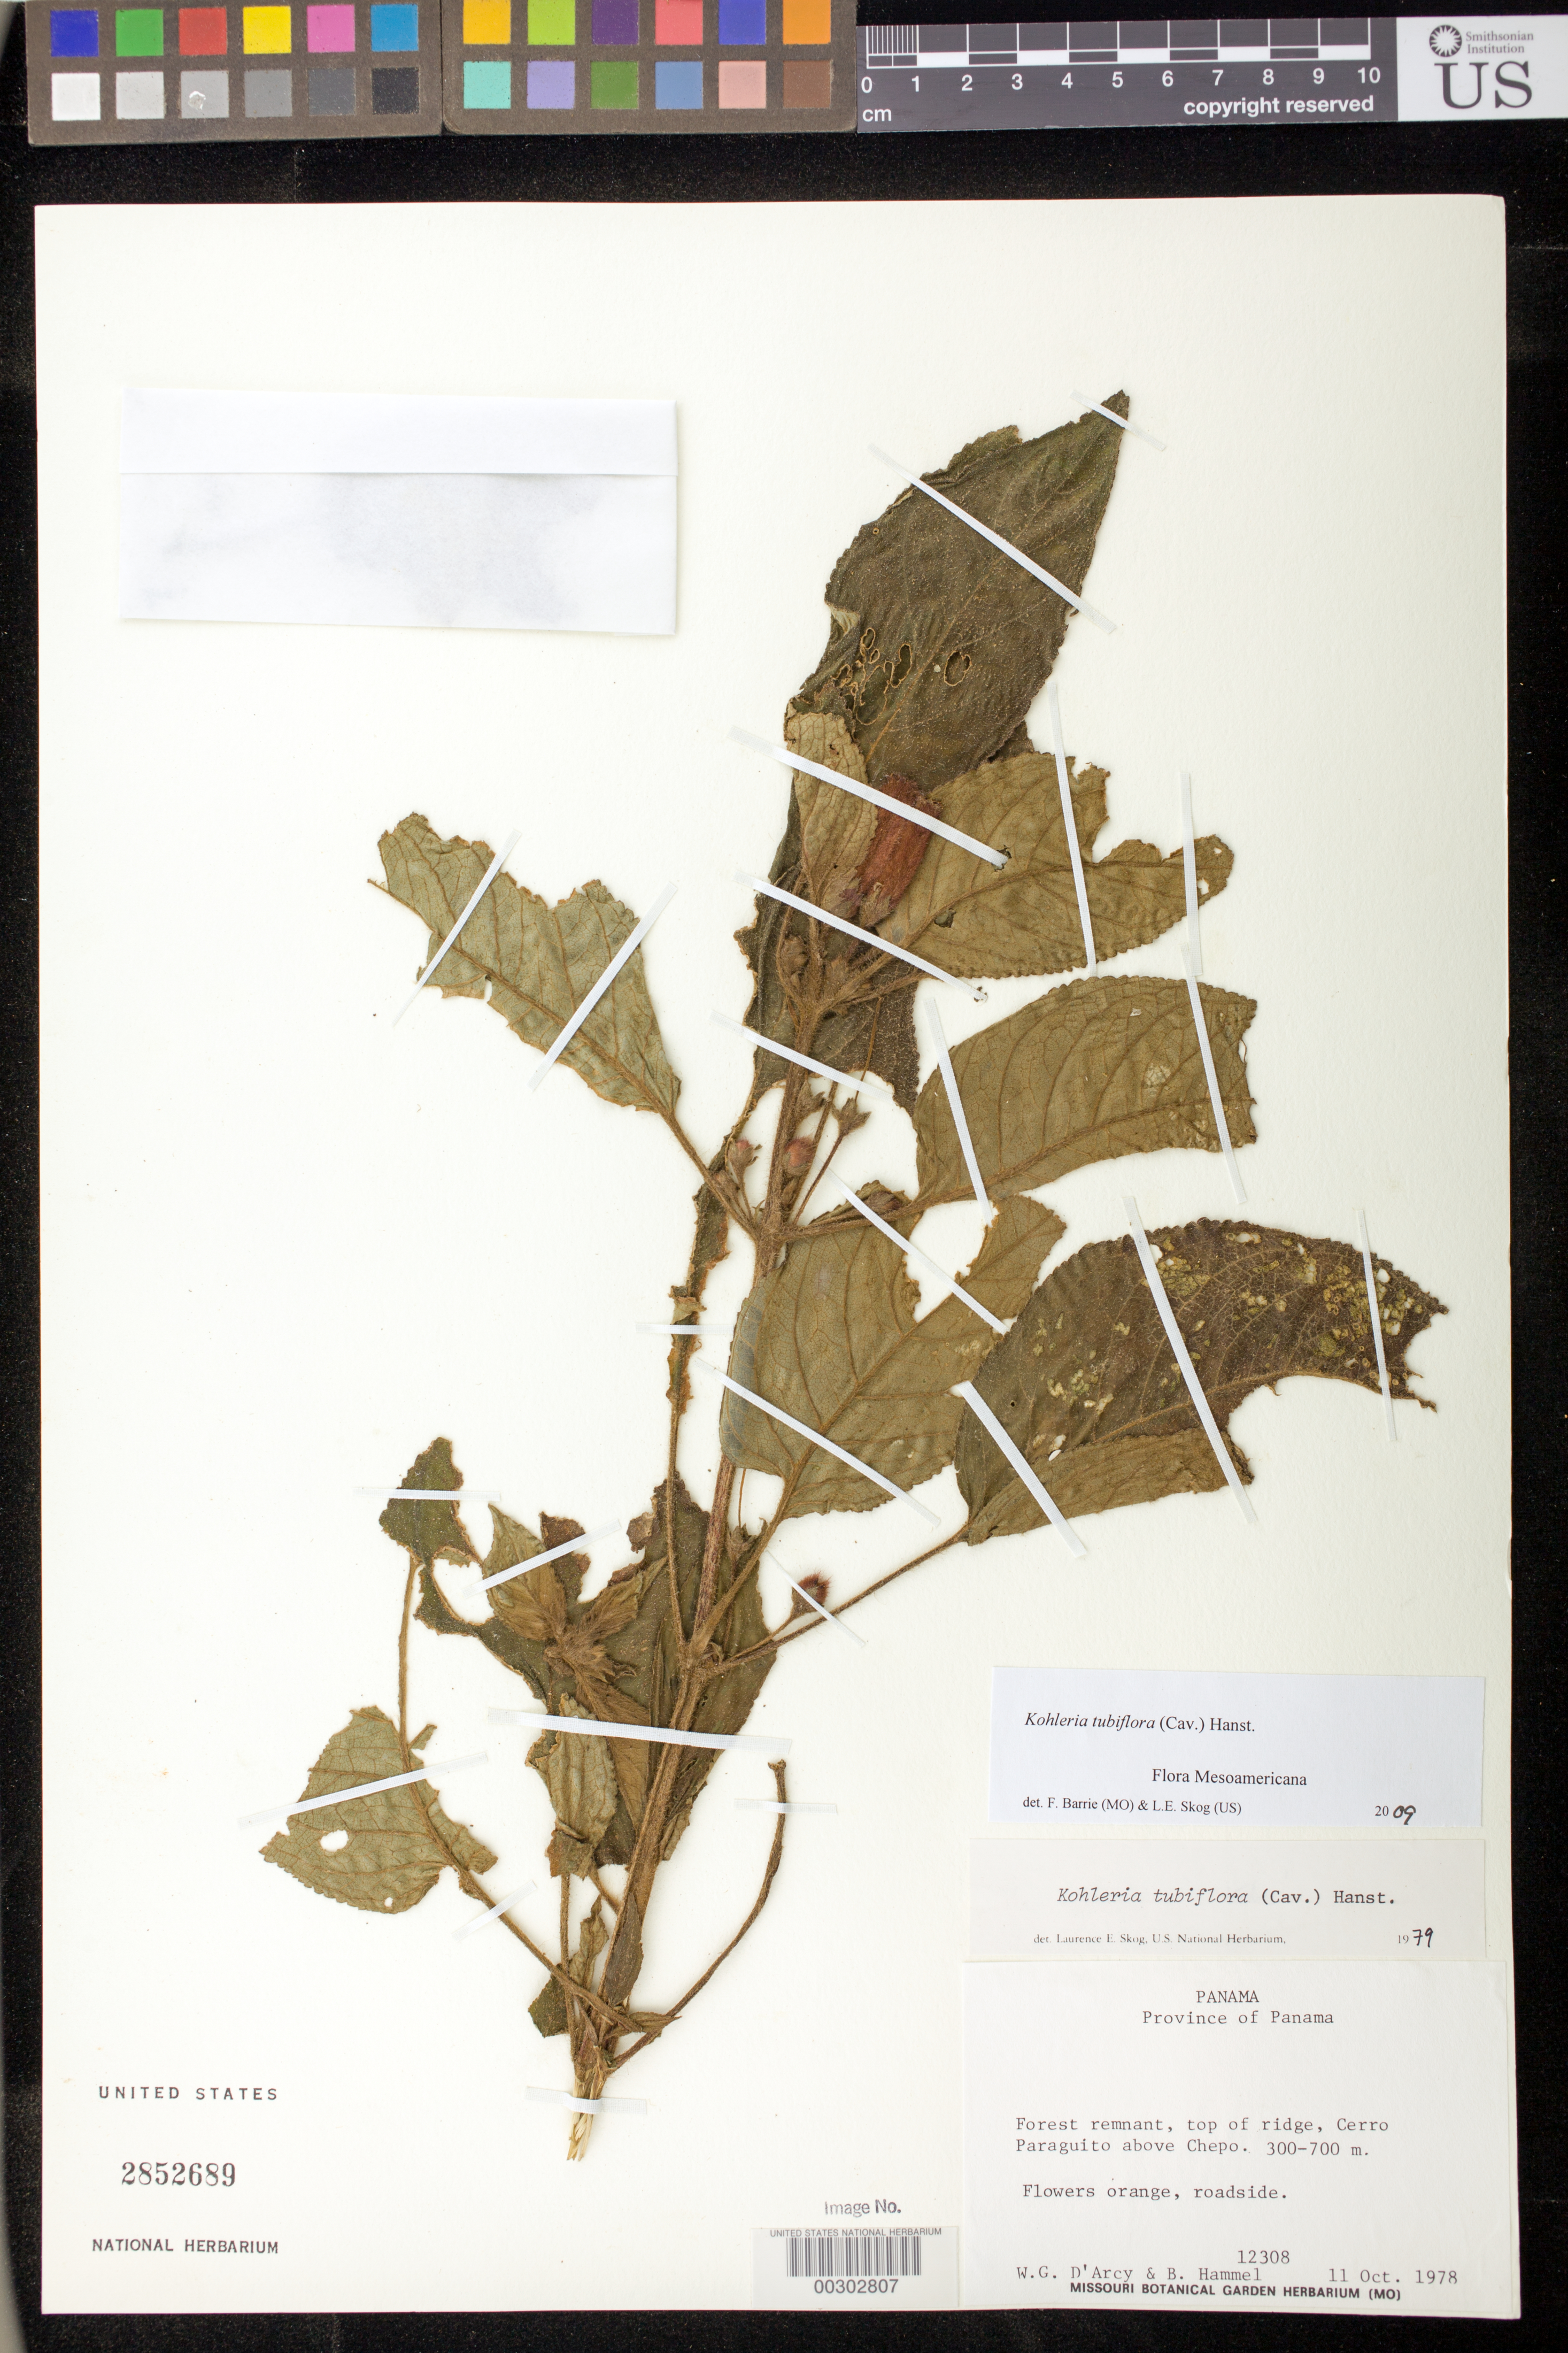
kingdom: Plantae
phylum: Tracheophyta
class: Magnoliopsida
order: Lamiales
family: Gesneriaceae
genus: Kohleria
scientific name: Kohleria tubiflora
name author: (Cav.) Hanst.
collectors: W. G. D'Arcy & B. Hammel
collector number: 12308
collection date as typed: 11 Oct 1978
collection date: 1978-10-11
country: Panama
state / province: Panamá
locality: Cerro Paraguito above Chepo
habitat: Forest remnant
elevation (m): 300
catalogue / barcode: US 2852689